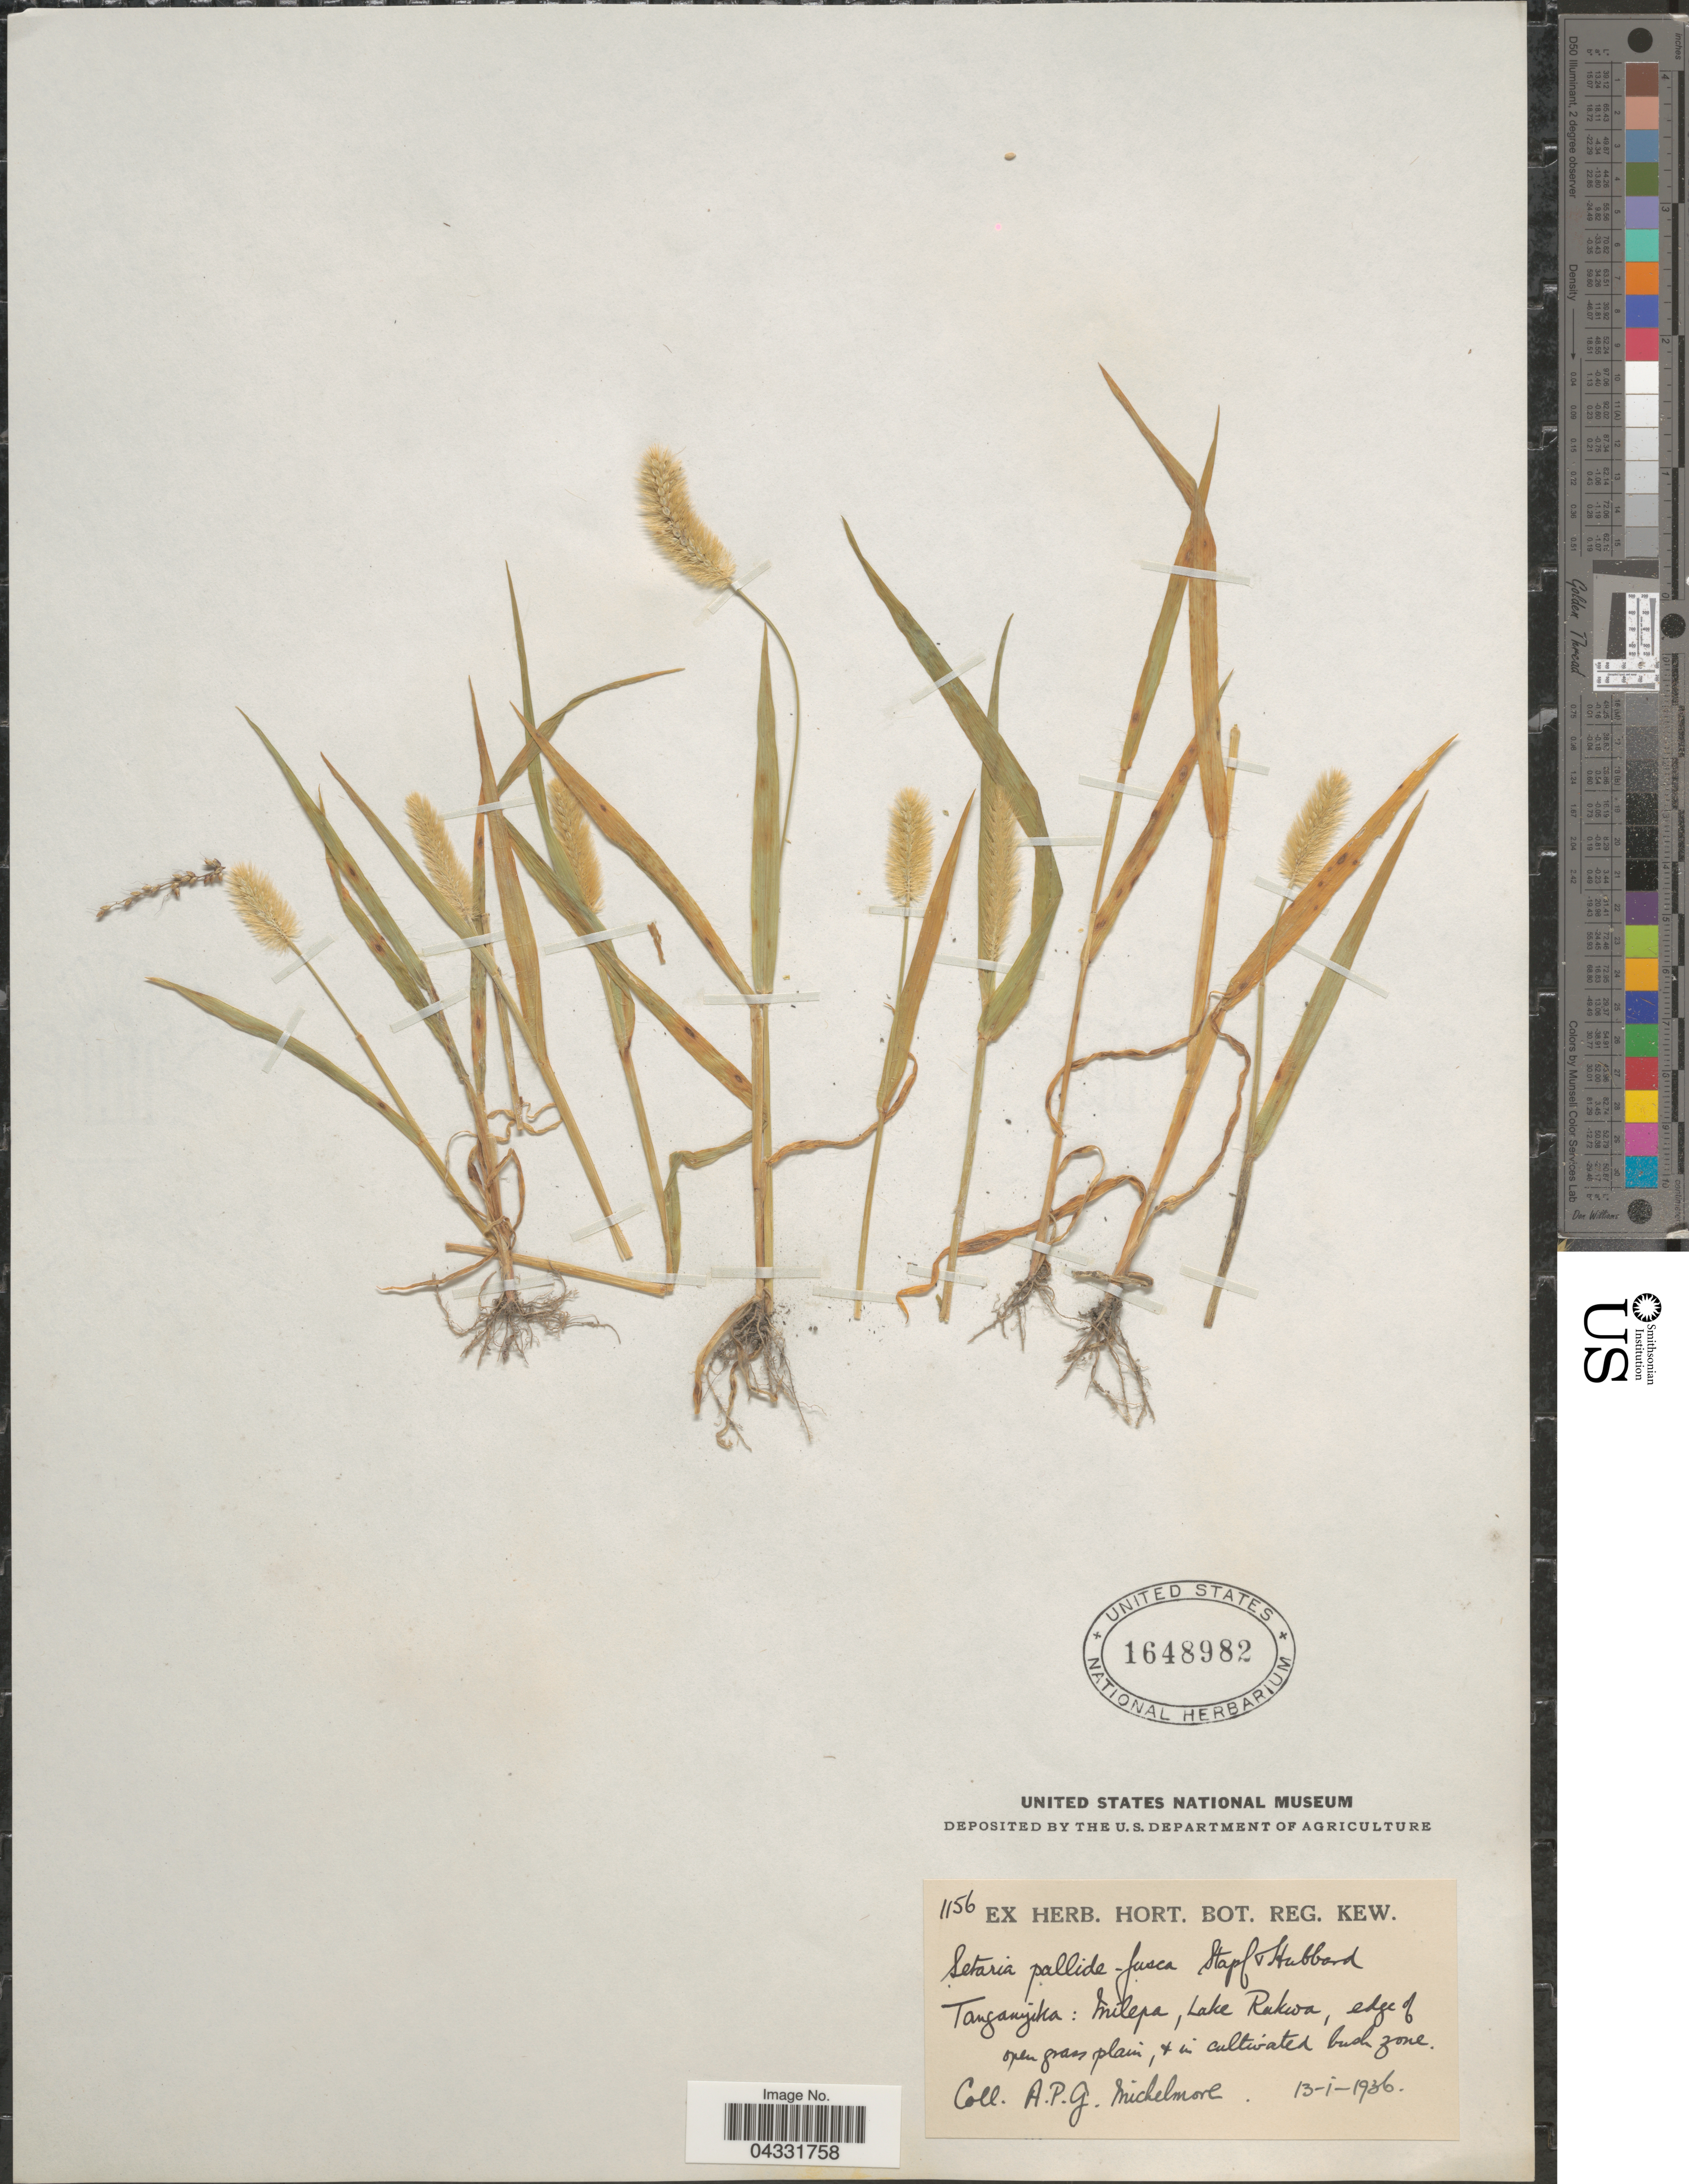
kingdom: Plantae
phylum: Tracheophyta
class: Liliopsida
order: Poales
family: Poaceae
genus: Setaria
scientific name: Setaria pallide-fusca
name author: (Schumach.) Stapf & C.E. Hubb.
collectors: A. Michelmore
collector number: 1156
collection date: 1936-01-13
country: Tanzania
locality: Tanganyika : Milepa, Lake Rakwa.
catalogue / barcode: US 1648982